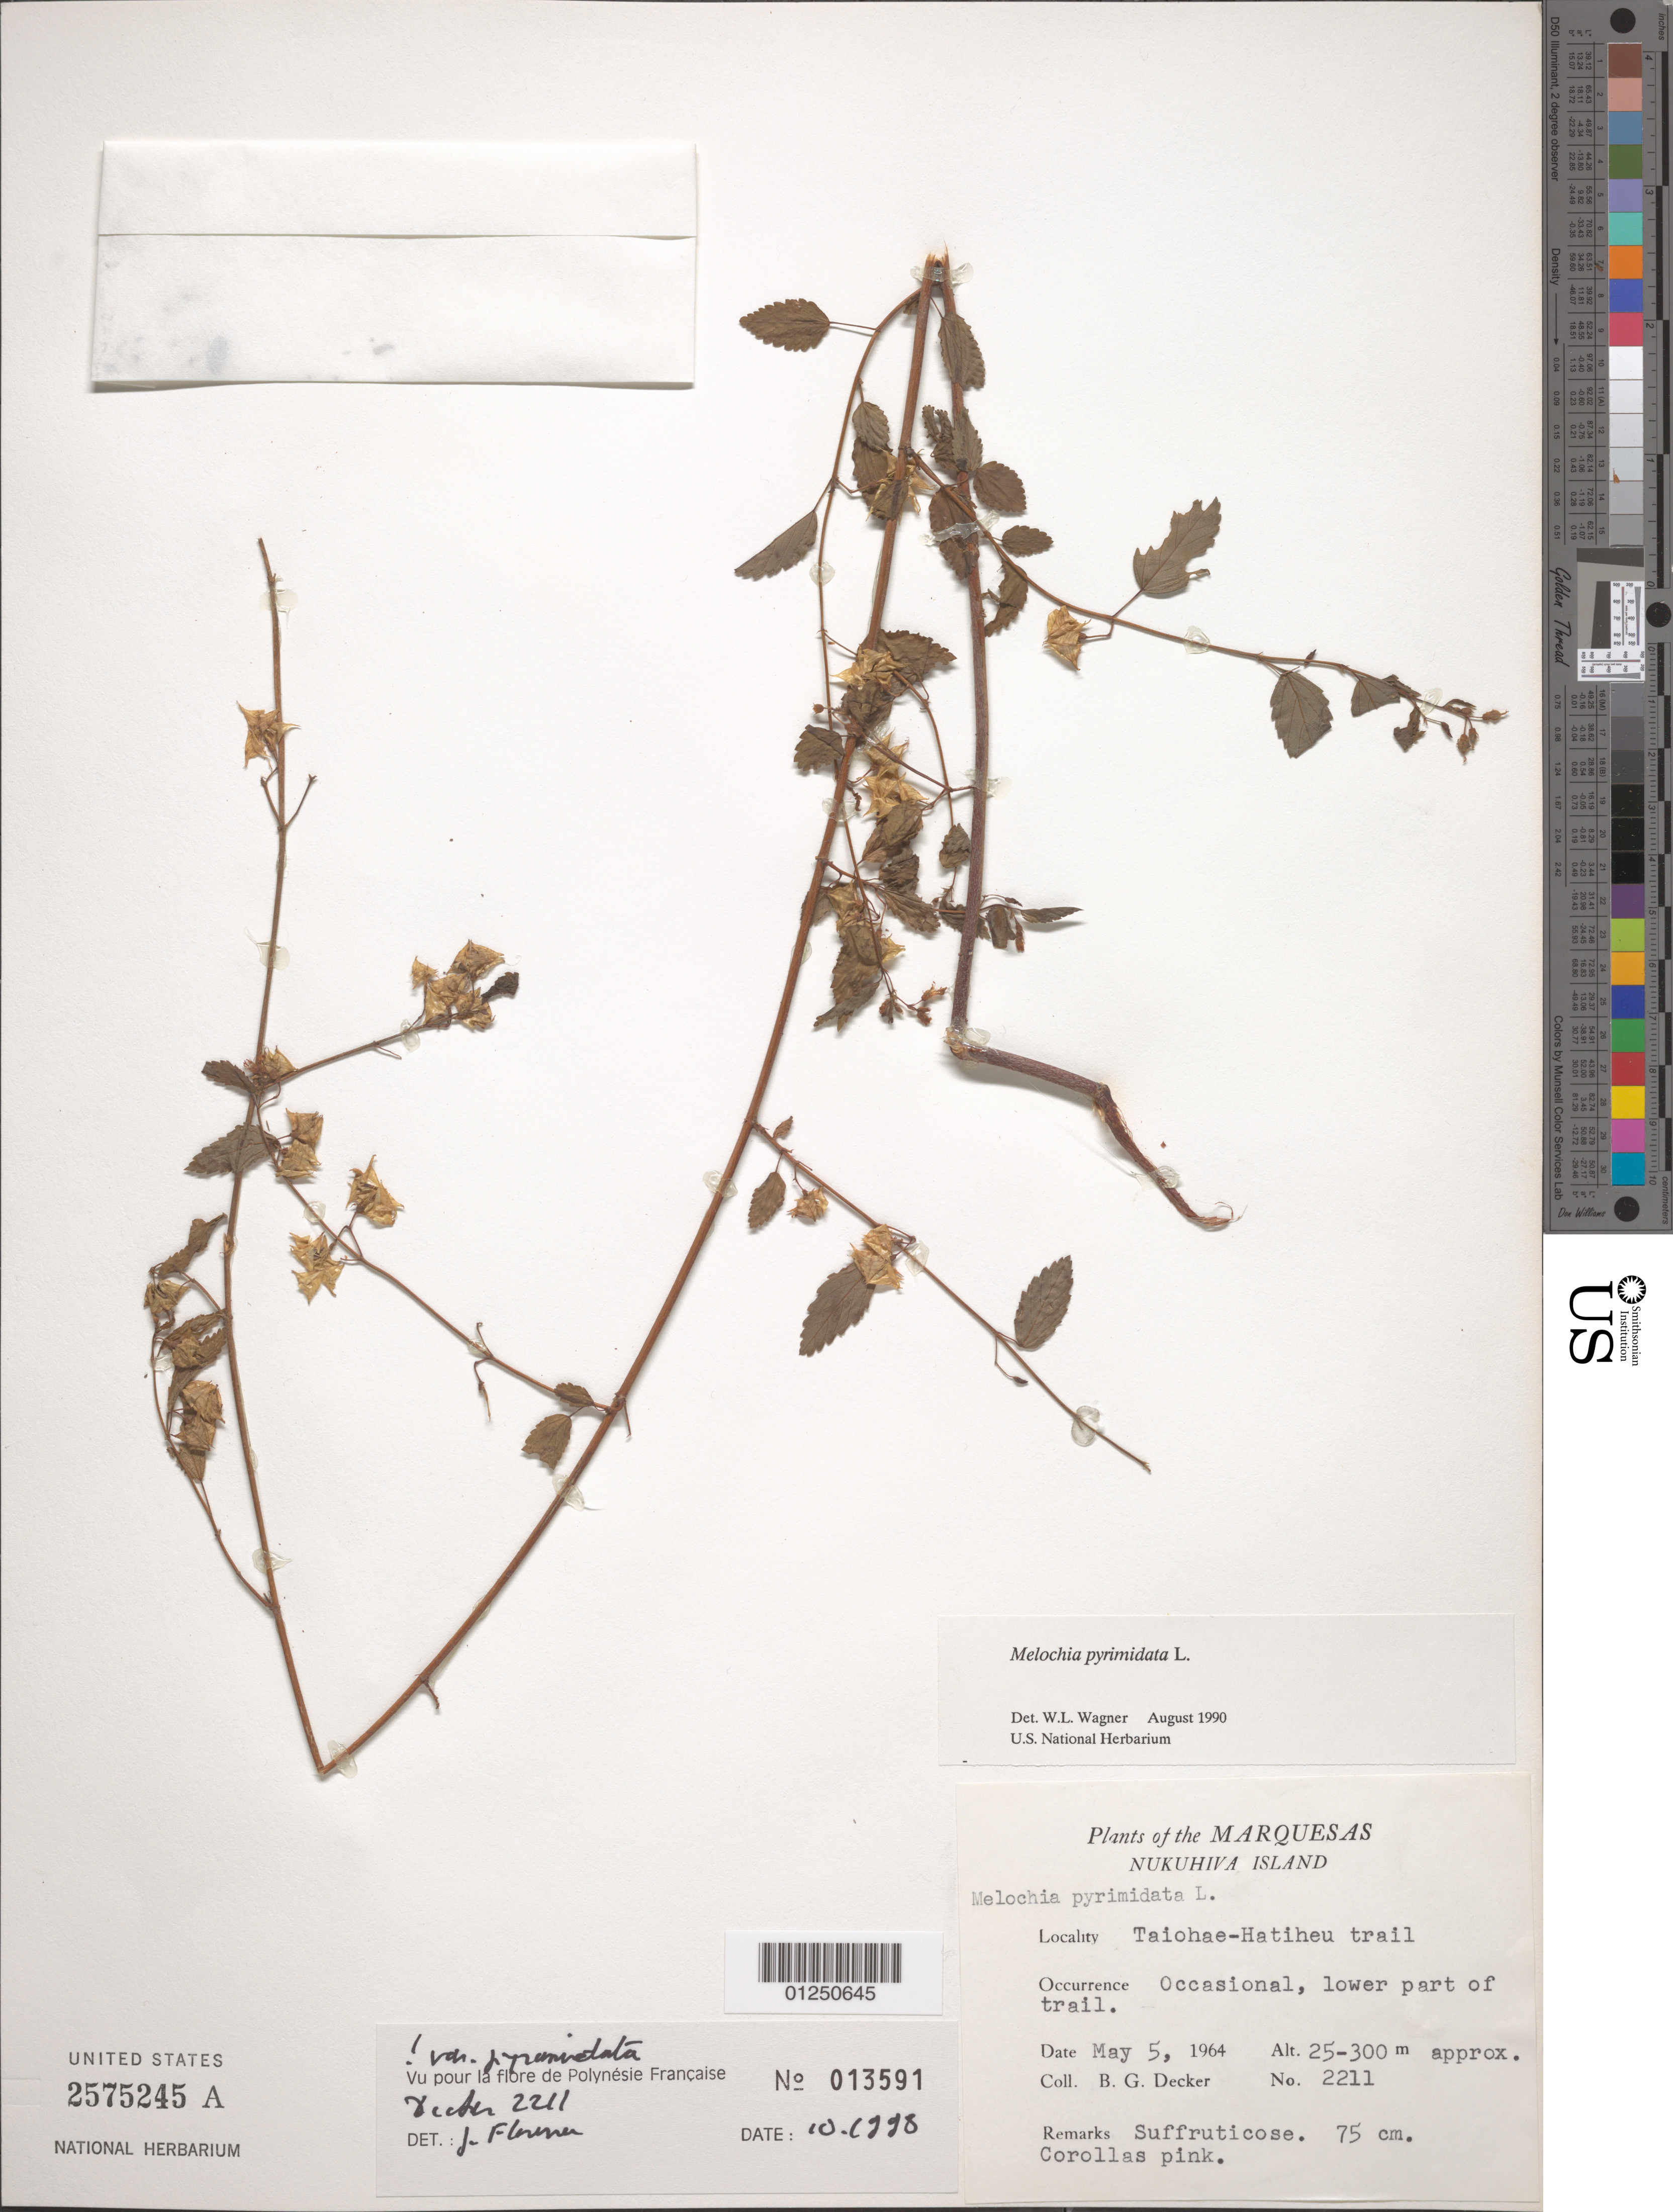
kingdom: Plantae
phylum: Tracheophyta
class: Magnoliopsida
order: Malvales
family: Malvaceae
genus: Melochia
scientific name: Melochia pyramidata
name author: L.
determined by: Wagner, W. L., (BOT), Smithsonian Institution - National Museum of Natural History (UNITED STATES)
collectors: B. G. Decker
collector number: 2211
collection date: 1964-05-05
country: French Polynesia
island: Nuku Hiva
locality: Taiohae-Hatiheu Trail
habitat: Lower part of trail, occasional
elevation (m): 25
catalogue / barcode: US 2575245A